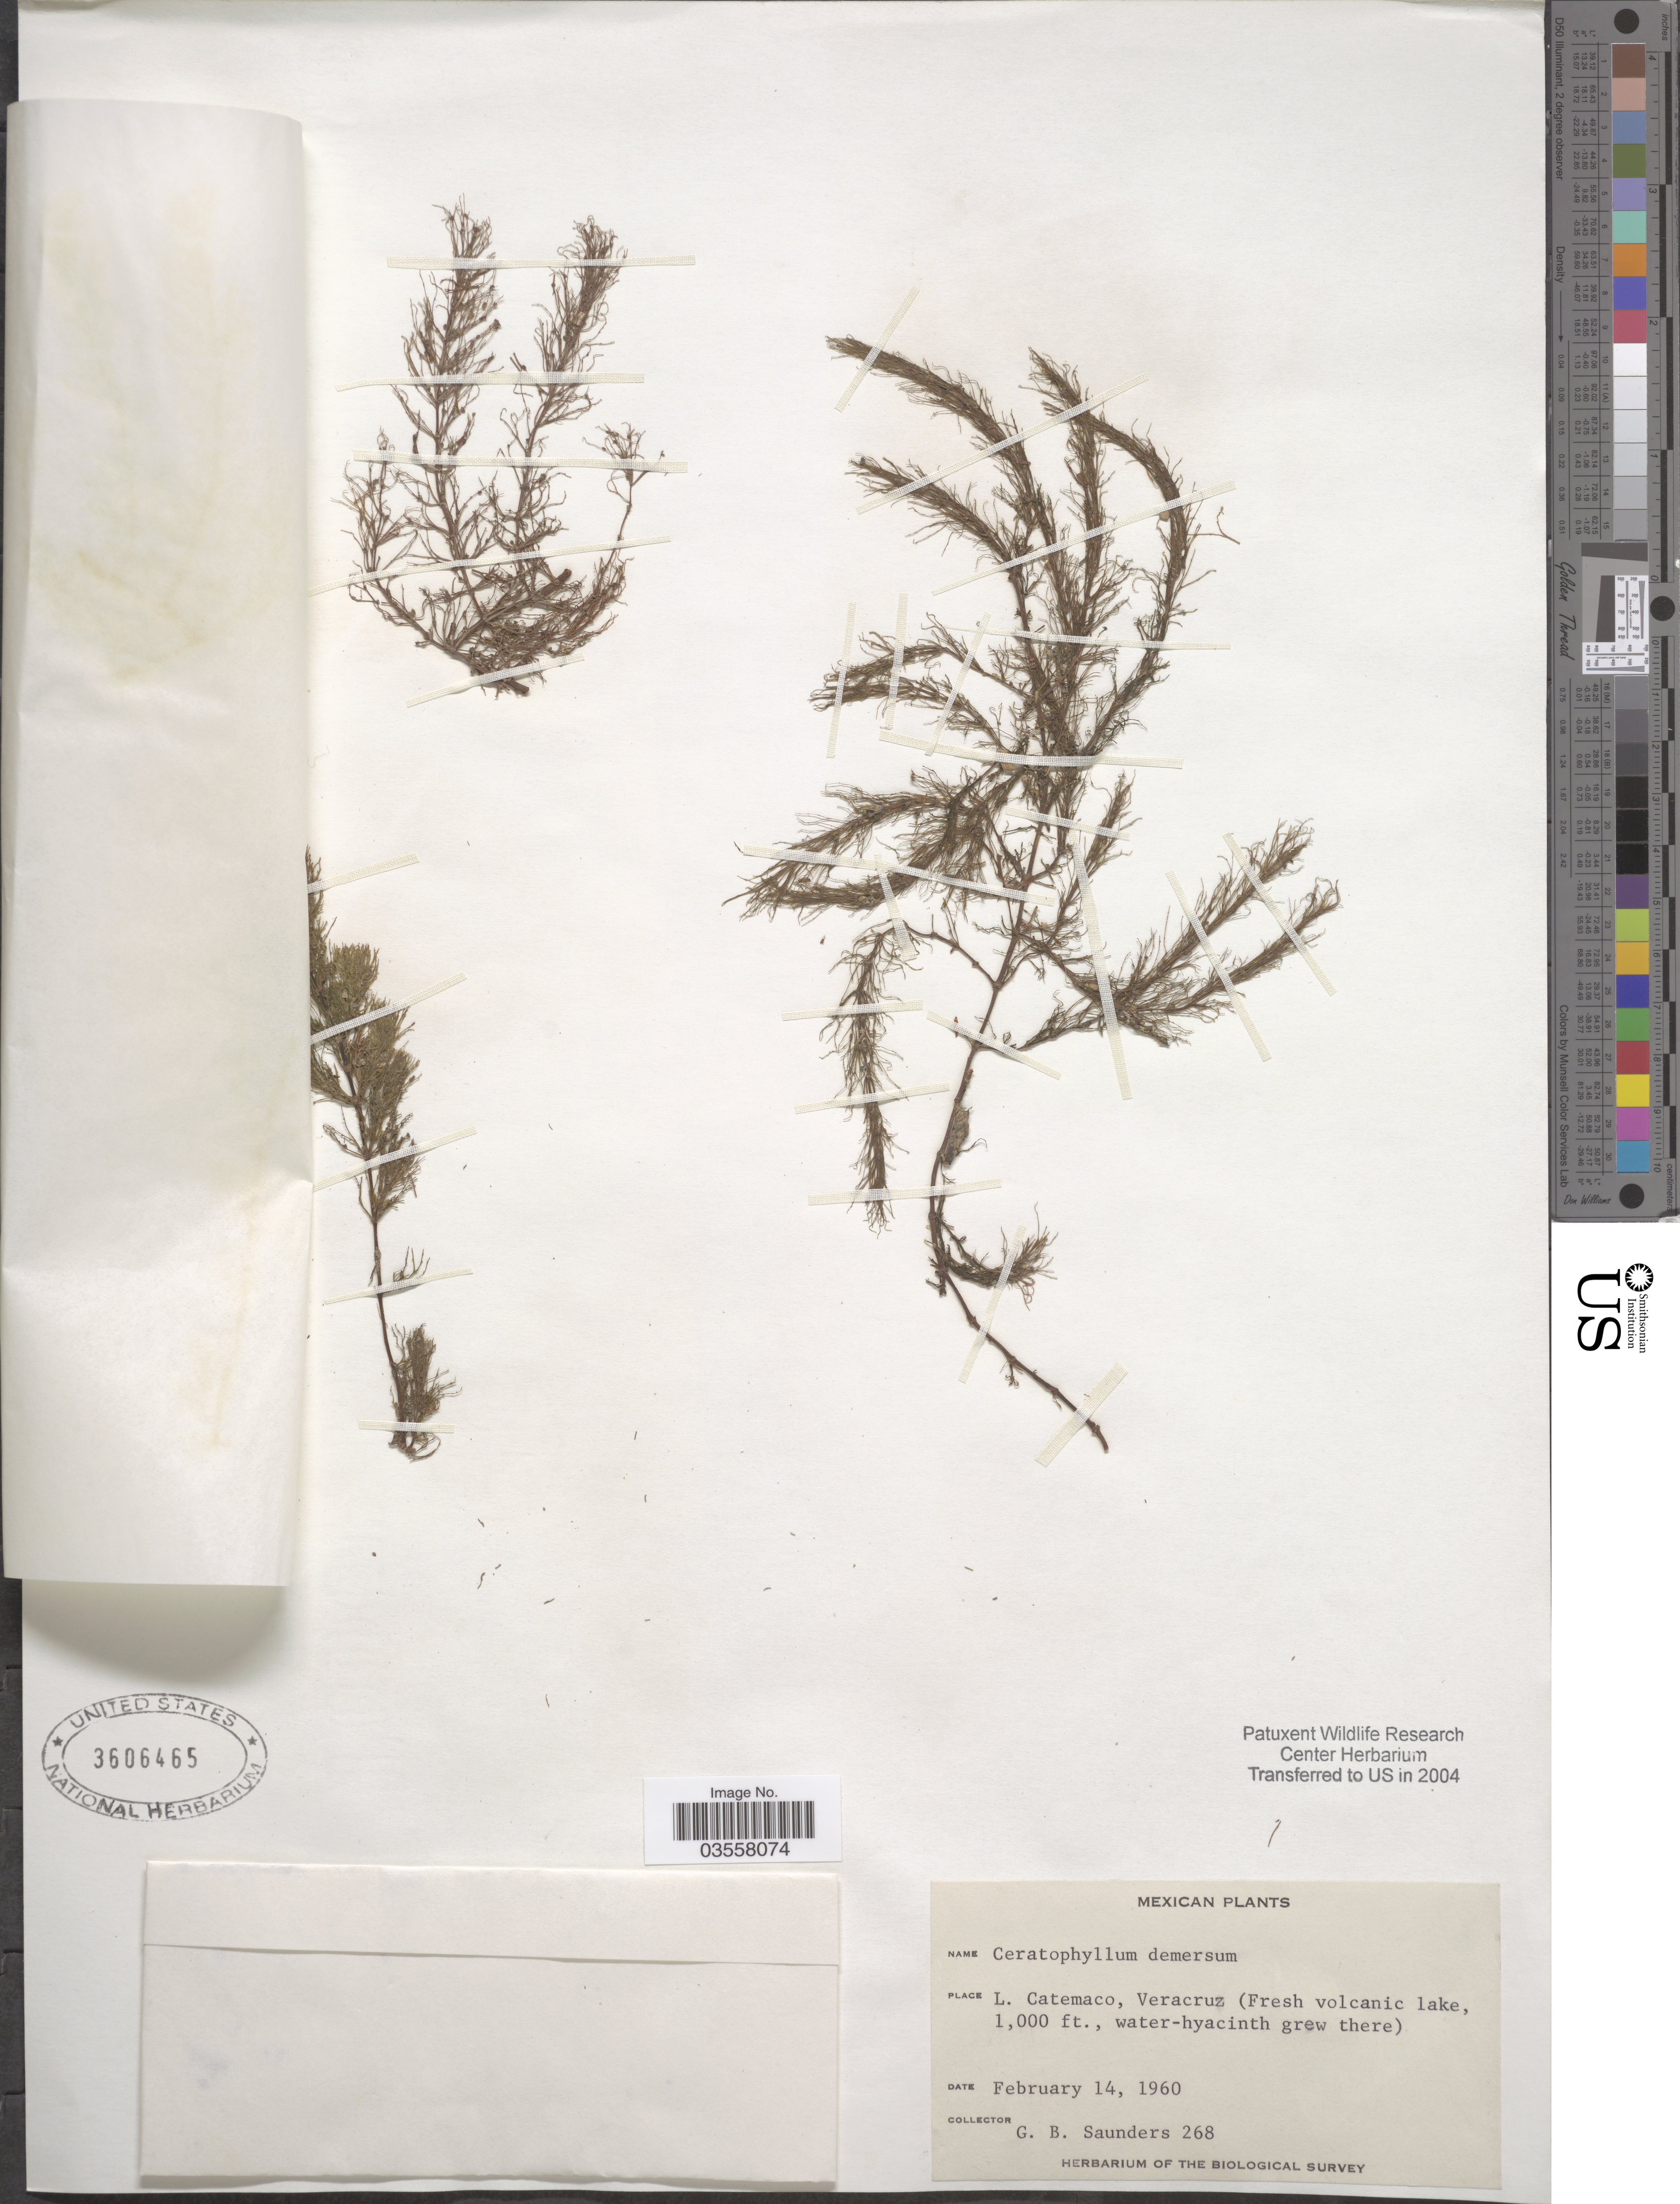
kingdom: Plantae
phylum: Tracheophyta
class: Magnoliopsida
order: Ceratophyllales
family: Ceratophyllaceae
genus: Ceratophyllum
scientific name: Ceratophyllum demersum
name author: L.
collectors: G. B. Saunders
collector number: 268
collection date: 1960-02-14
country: Mexico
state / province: Veracruz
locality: L. Catemaco, Veracruz (Fresh volcanic lake).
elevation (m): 305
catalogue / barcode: US 3606465